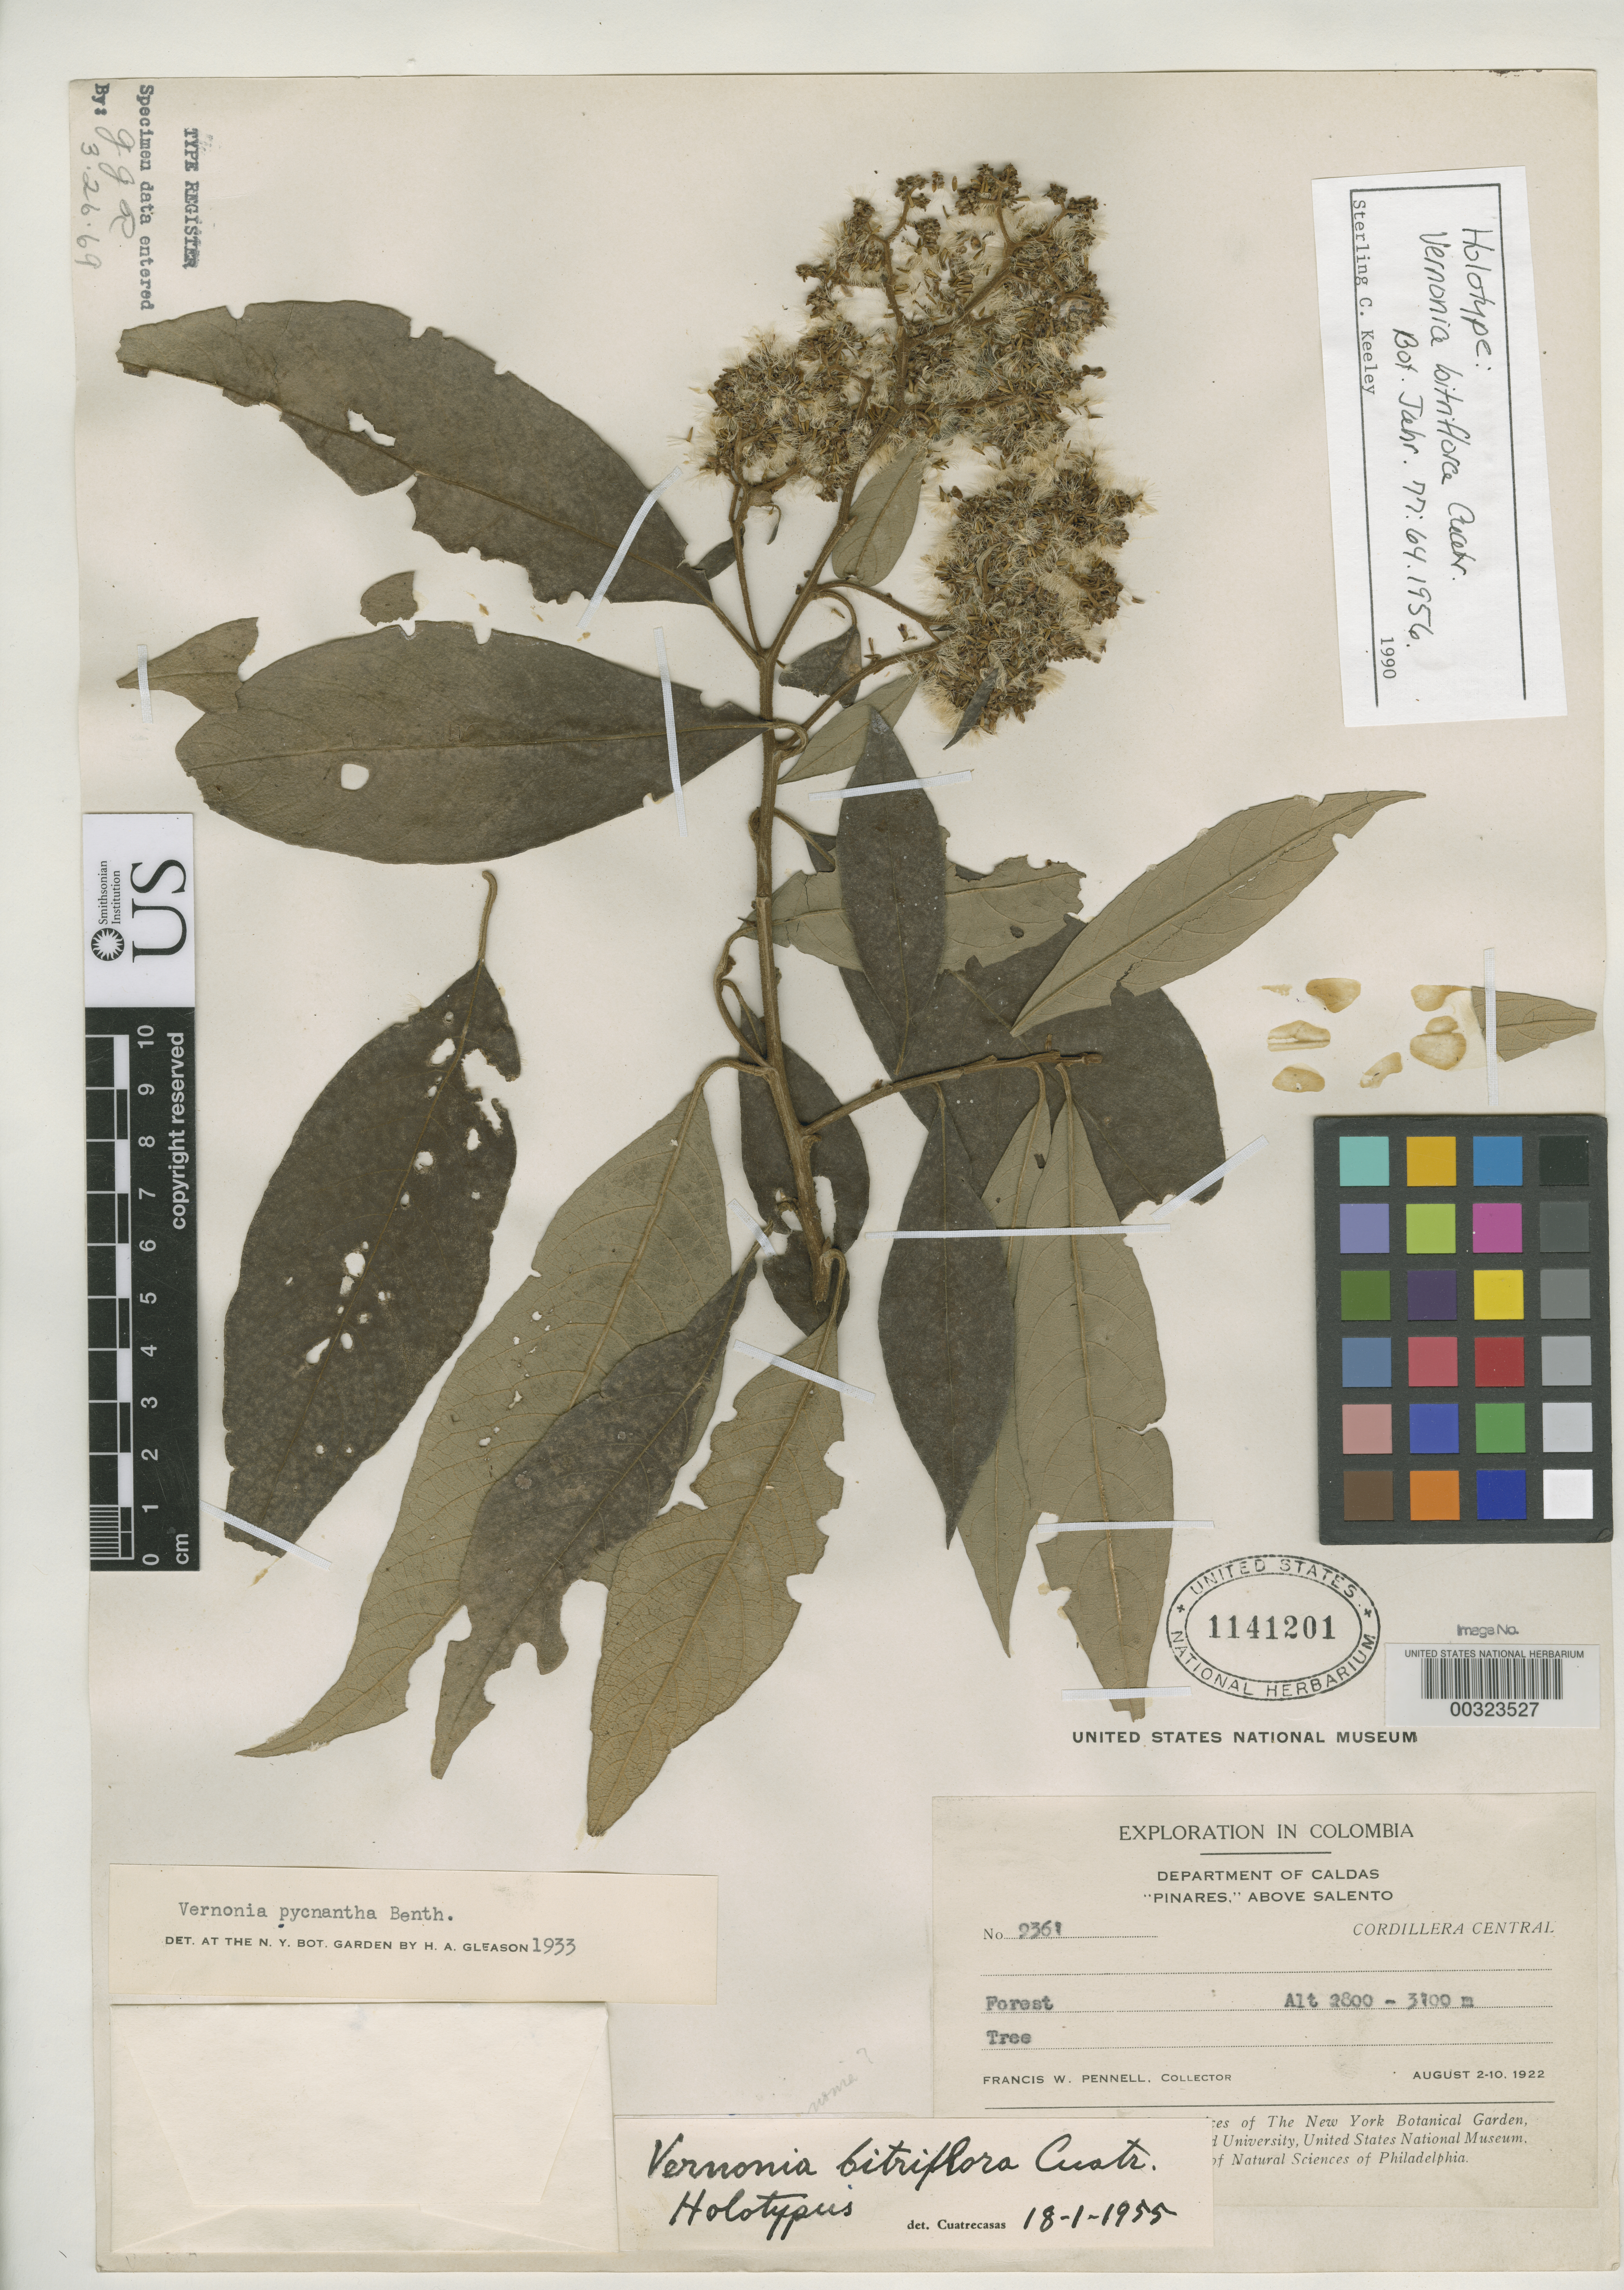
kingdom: Plantae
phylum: Tracheophyta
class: Magnoliopsida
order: Asterales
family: Asteraceae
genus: Vernonia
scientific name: Vernonia bitriflora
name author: Cuatrec.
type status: Holotype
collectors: F. W. Pennell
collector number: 9361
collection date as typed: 02 Aug 1922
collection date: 1922-08-02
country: Colombia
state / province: Caldas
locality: Salento.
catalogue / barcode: US 1141201